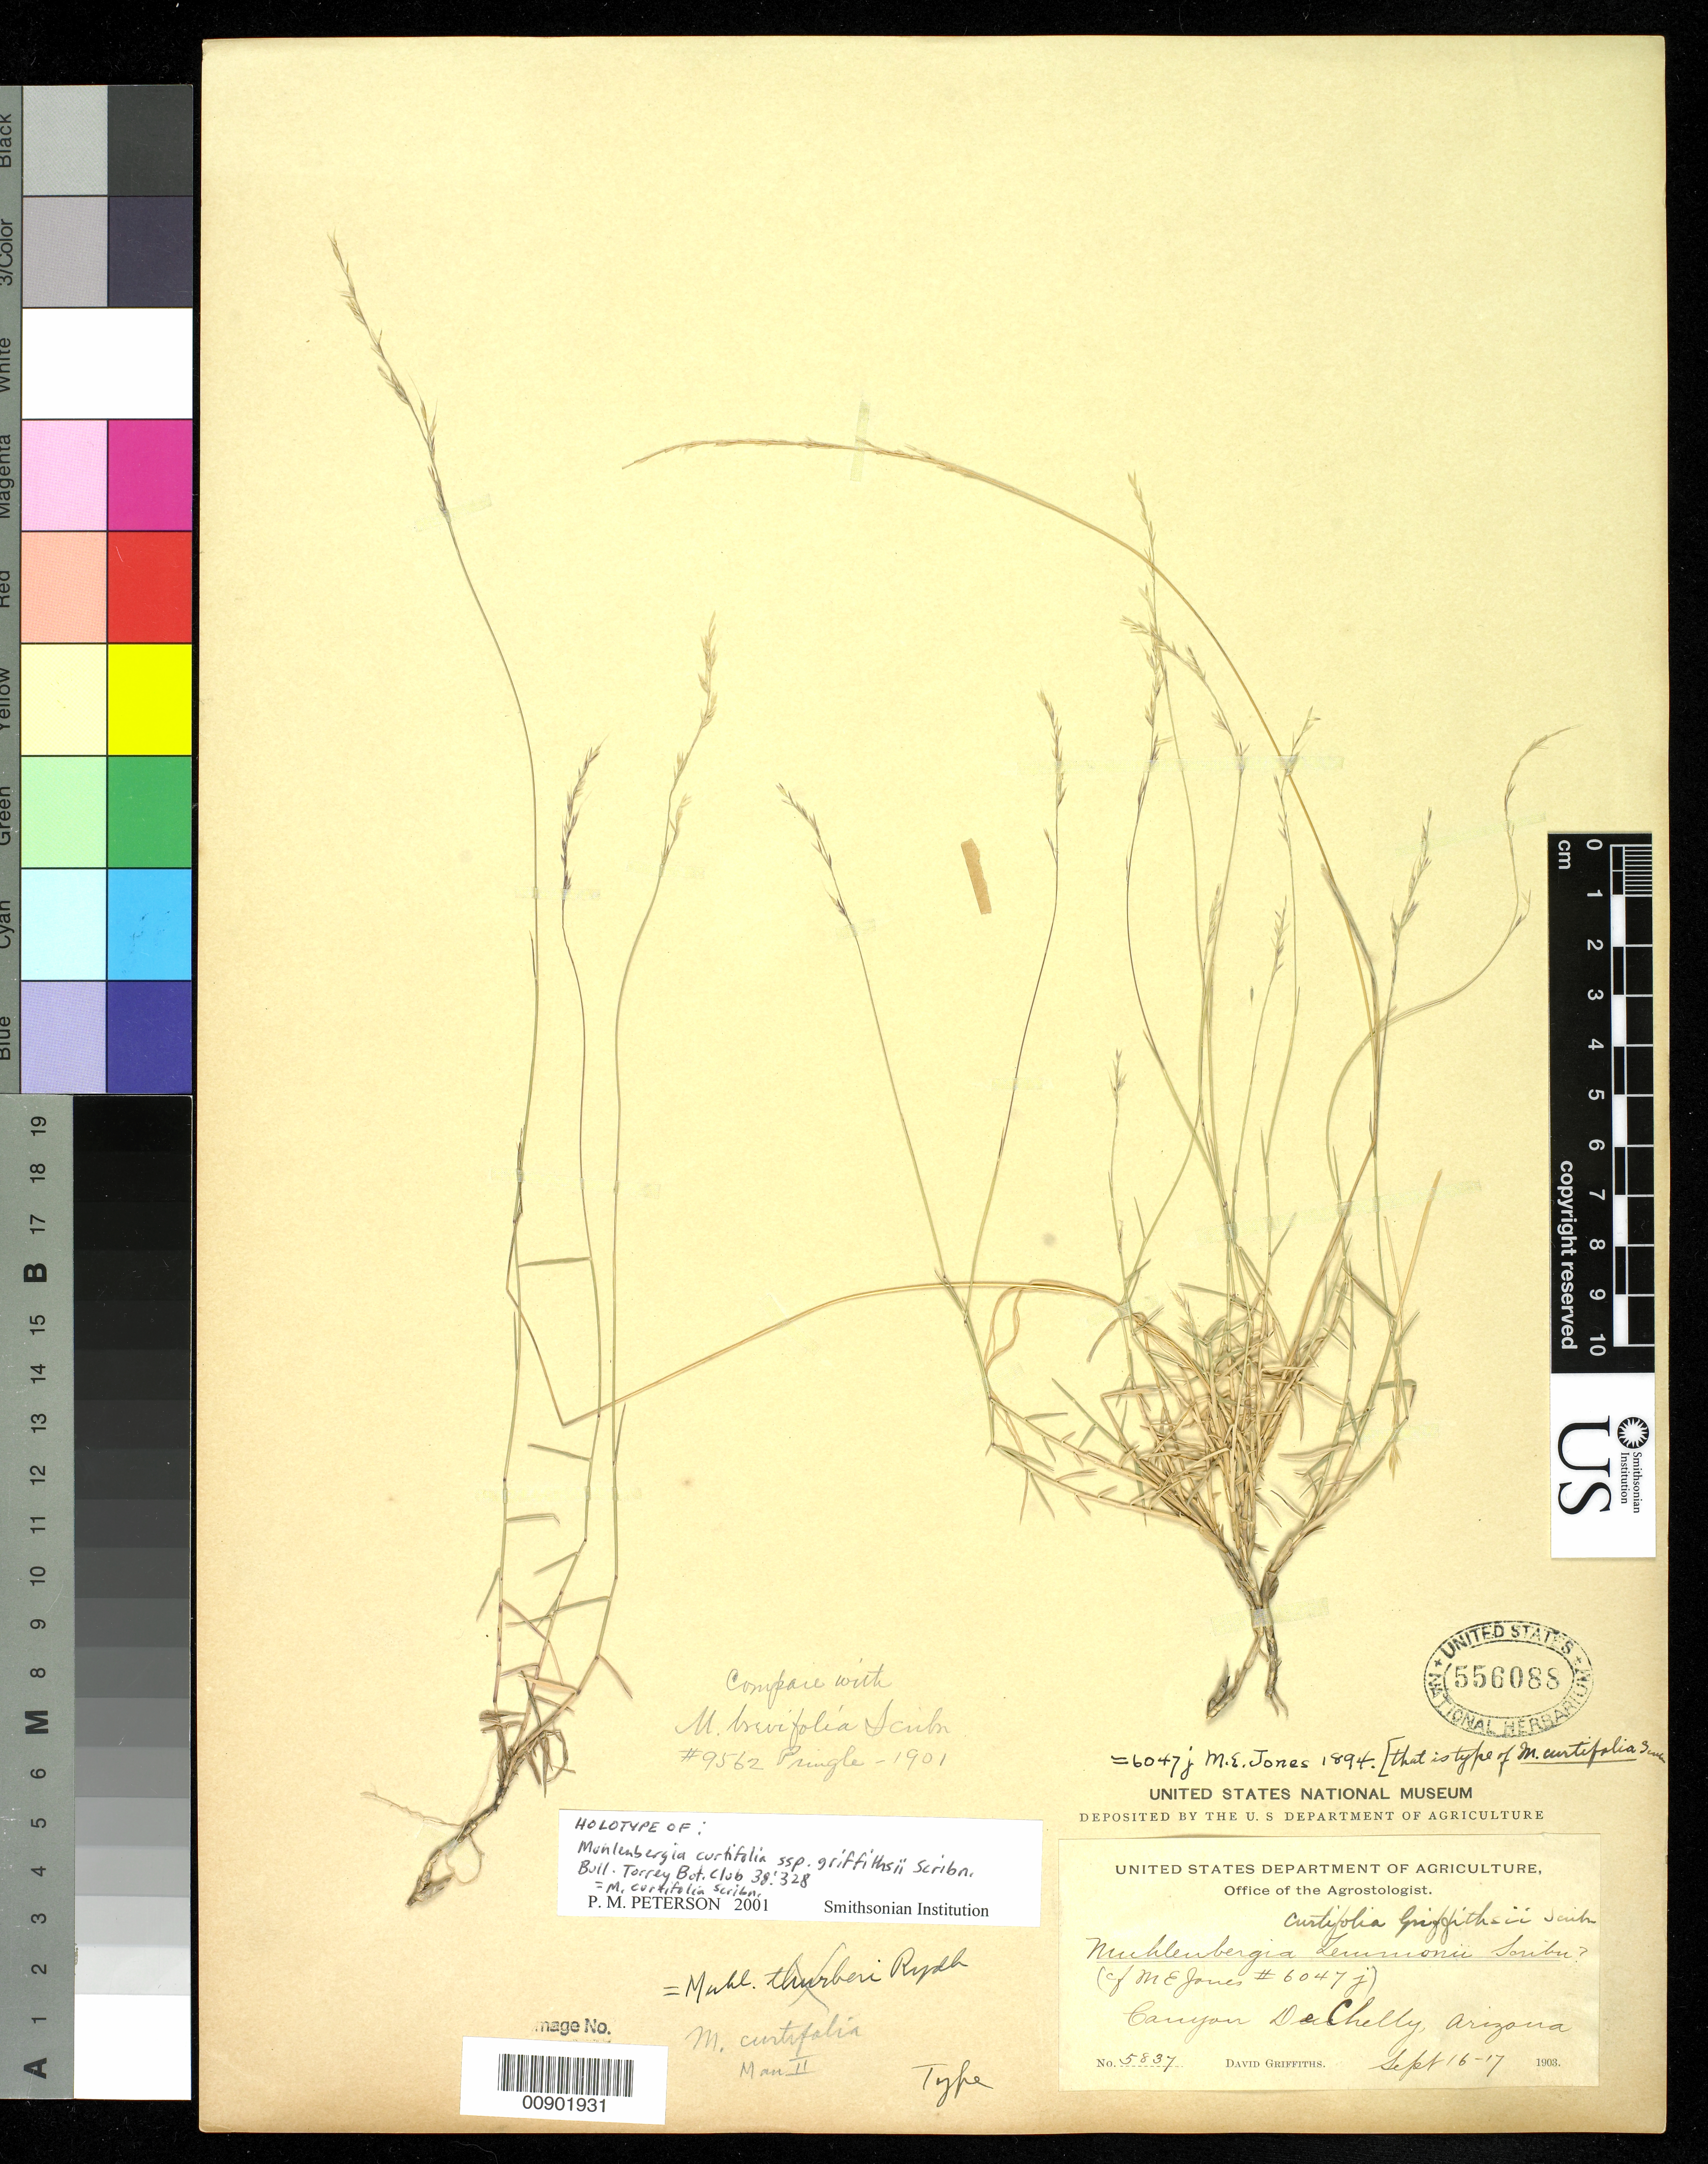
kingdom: Plantae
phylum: Tracheophyta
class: Liliopsida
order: Poales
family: Poaceae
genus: Muhlenbergia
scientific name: Muhlenbergia curtifolia var. griffithsii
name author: Scribn.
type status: Holotype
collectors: D. Griffiths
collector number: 5837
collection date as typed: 16 Sep 1903 to 17 Sep 1903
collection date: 1903-09-16/1903-09-17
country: United States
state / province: Arizona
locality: Canyon DeChelly, Arizona.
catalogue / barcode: US 556088